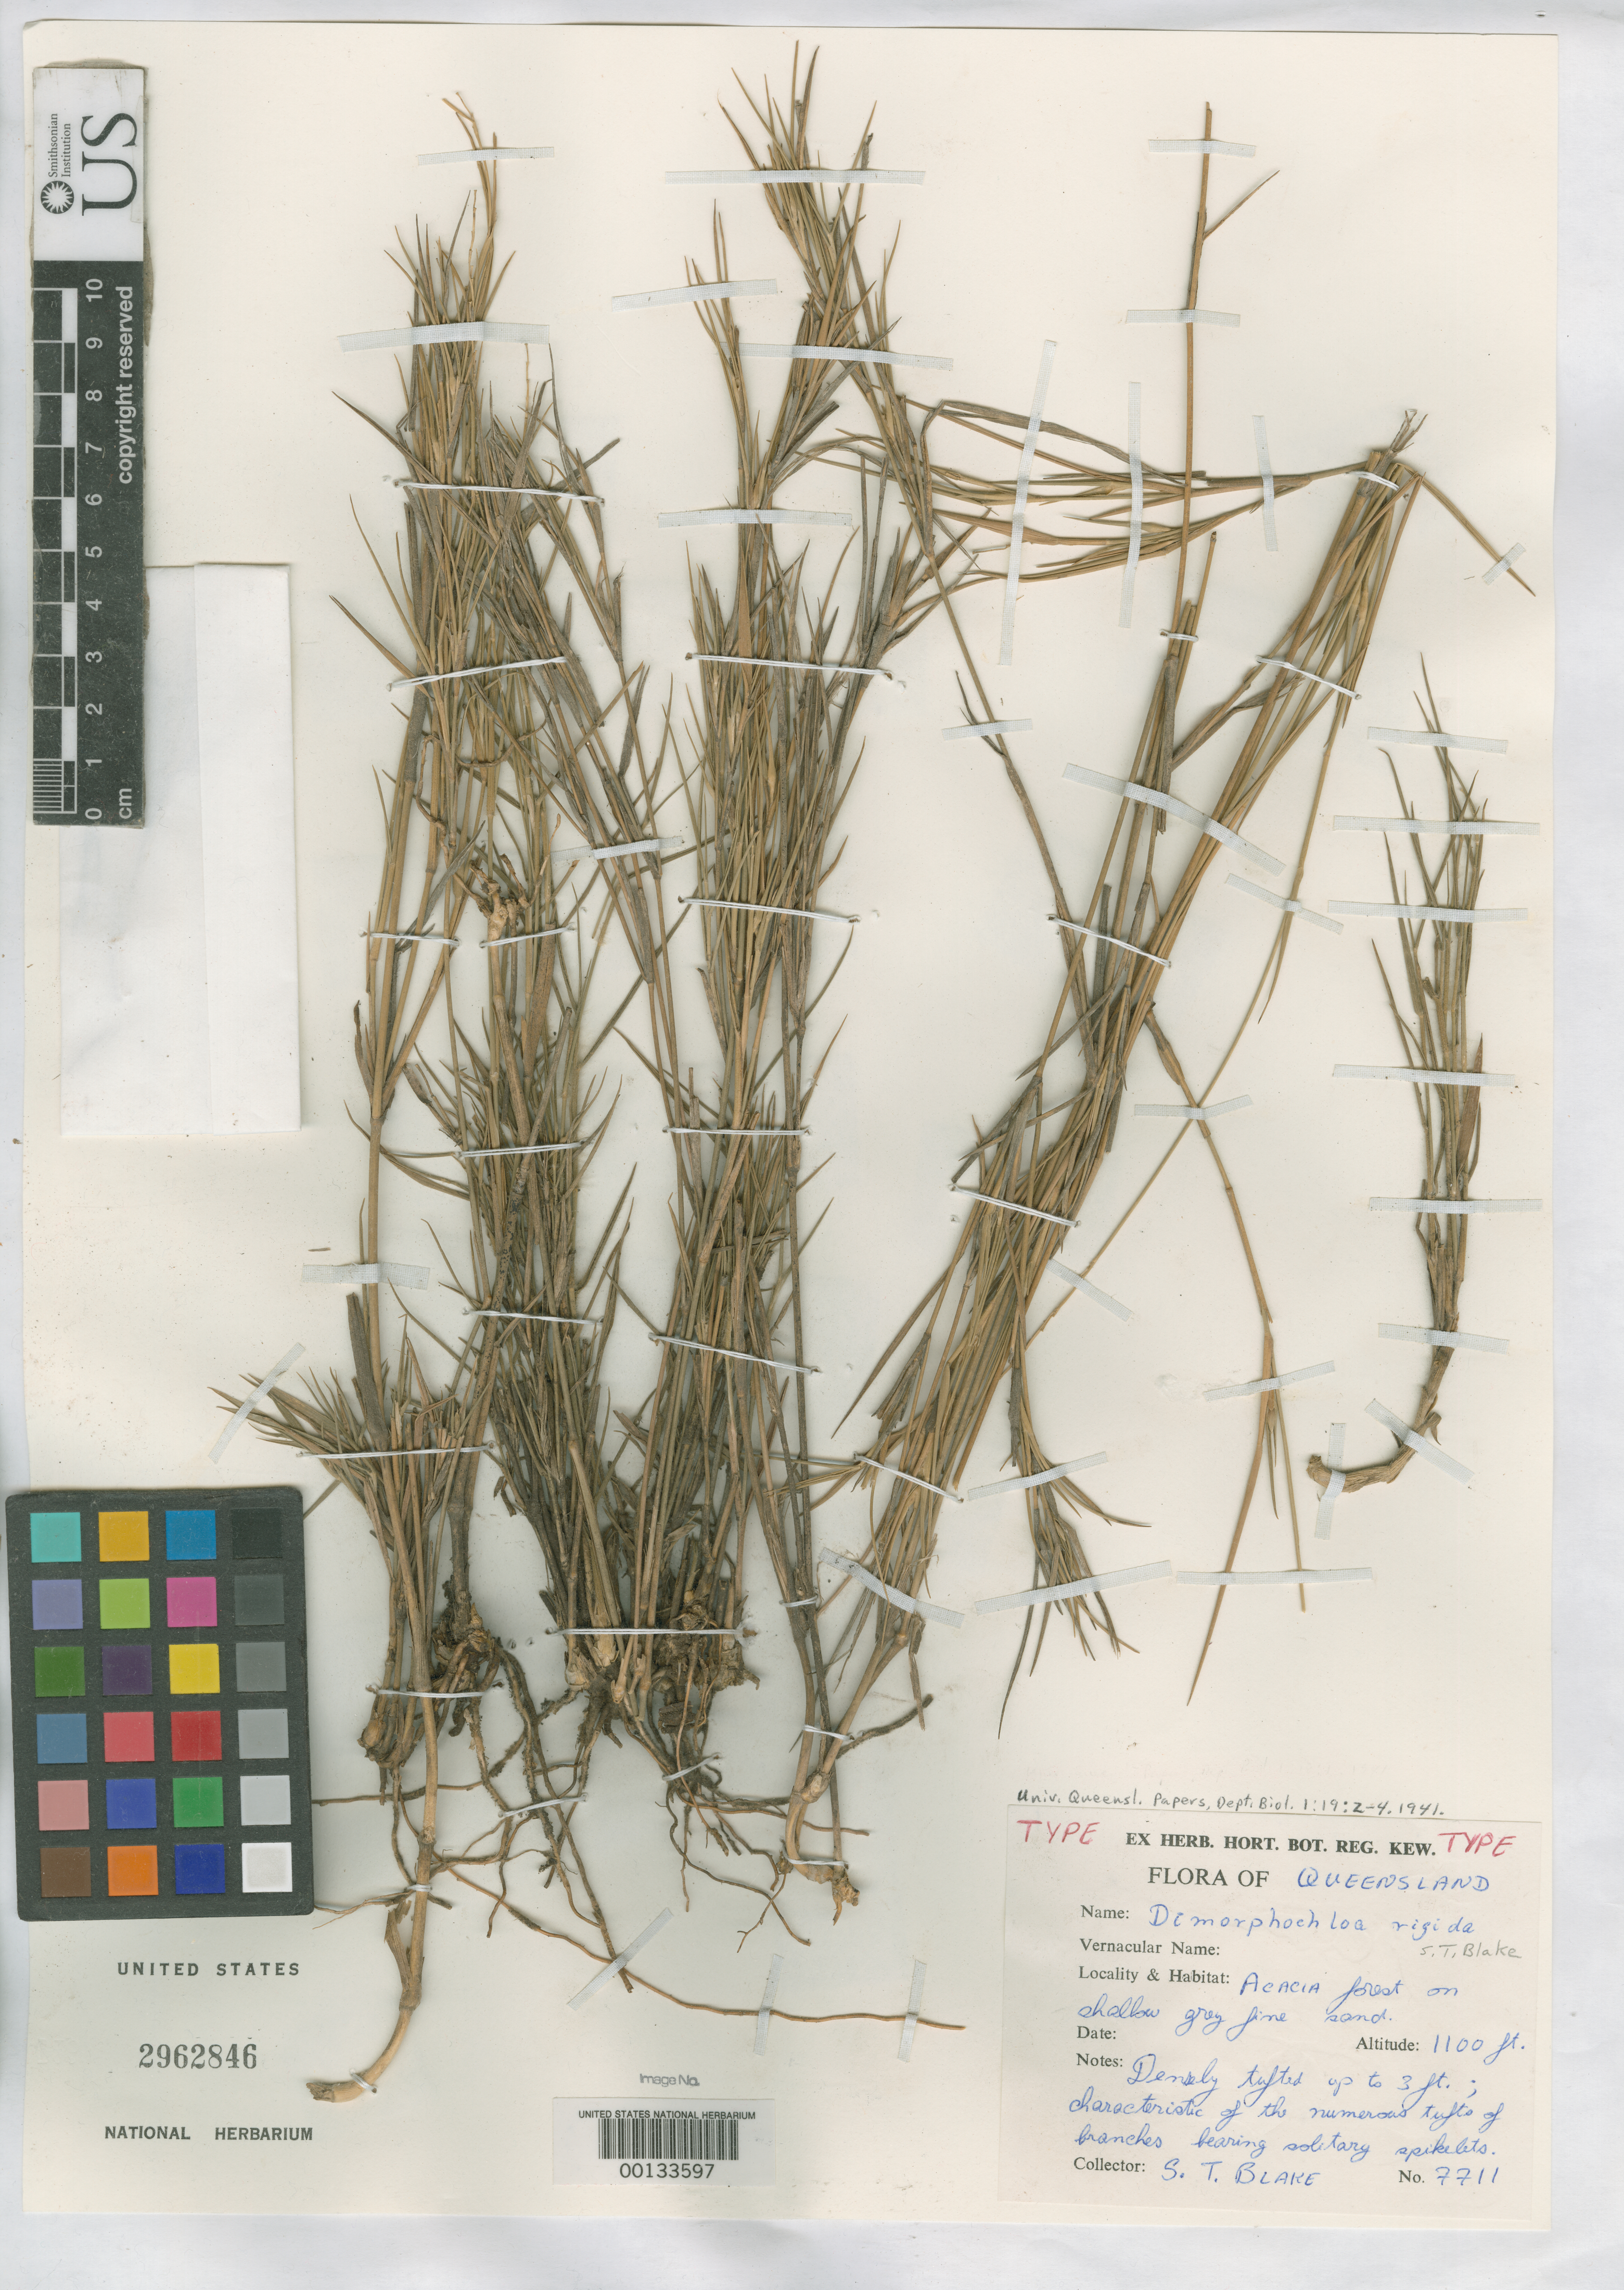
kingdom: Plantae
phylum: Tracheophyta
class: Liliopsida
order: Poales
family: Poaceae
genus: Dimorphochloa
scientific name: Dimorphochloa rigida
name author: S.T. Blake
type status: Isotype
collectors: S. T. Blake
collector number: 7711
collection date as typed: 19 Feb 1935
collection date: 1935-02-19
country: Australia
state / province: Queensland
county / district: Darling Downs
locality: Between Miles & Drillham.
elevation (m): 335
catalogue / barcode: US 2962846